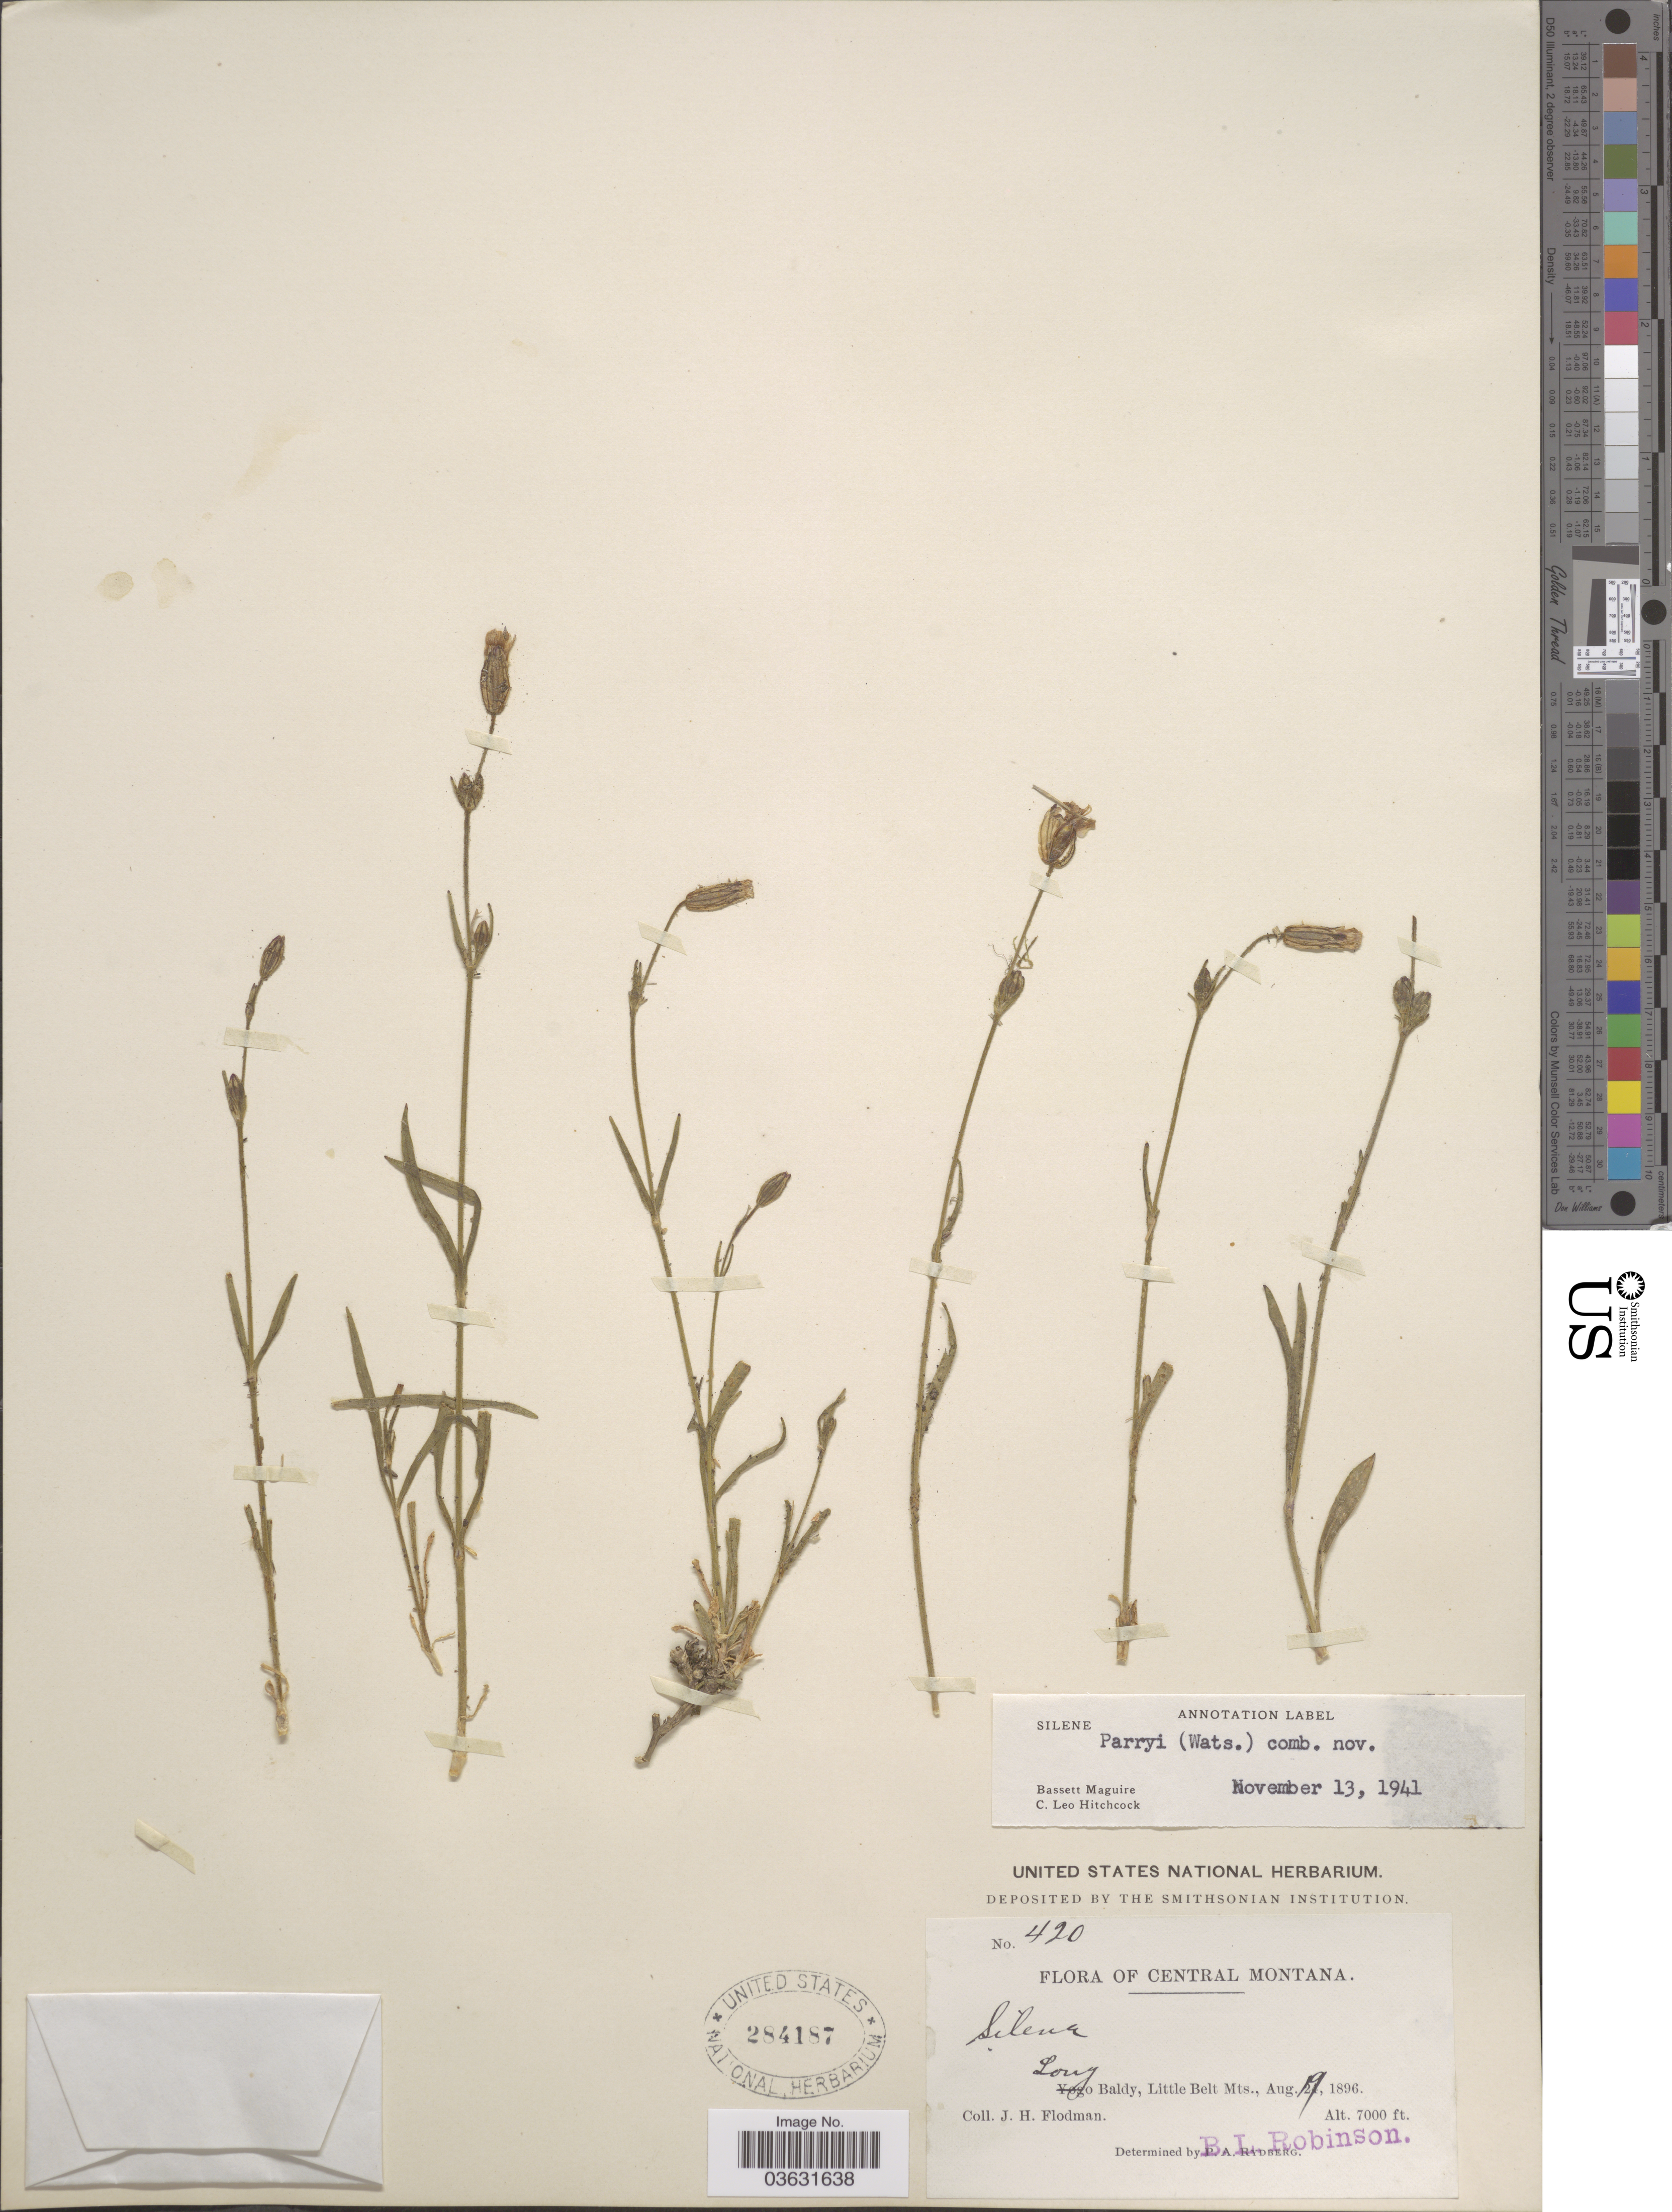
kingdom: Plantae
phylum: Tracheophyta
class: Magnoliopsida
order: Caryophyllales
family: Caryophyllaceae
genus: Silene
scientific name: Silene parryi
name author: (S. Watson) C.L. Hitchc. & Maguire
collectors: J. Flodman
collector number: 420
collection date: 1896-08-19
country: United States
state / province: Montana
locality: Central Montana. Long Baldy, Little Belt Mts.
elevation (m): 2134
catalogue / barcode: US 284187